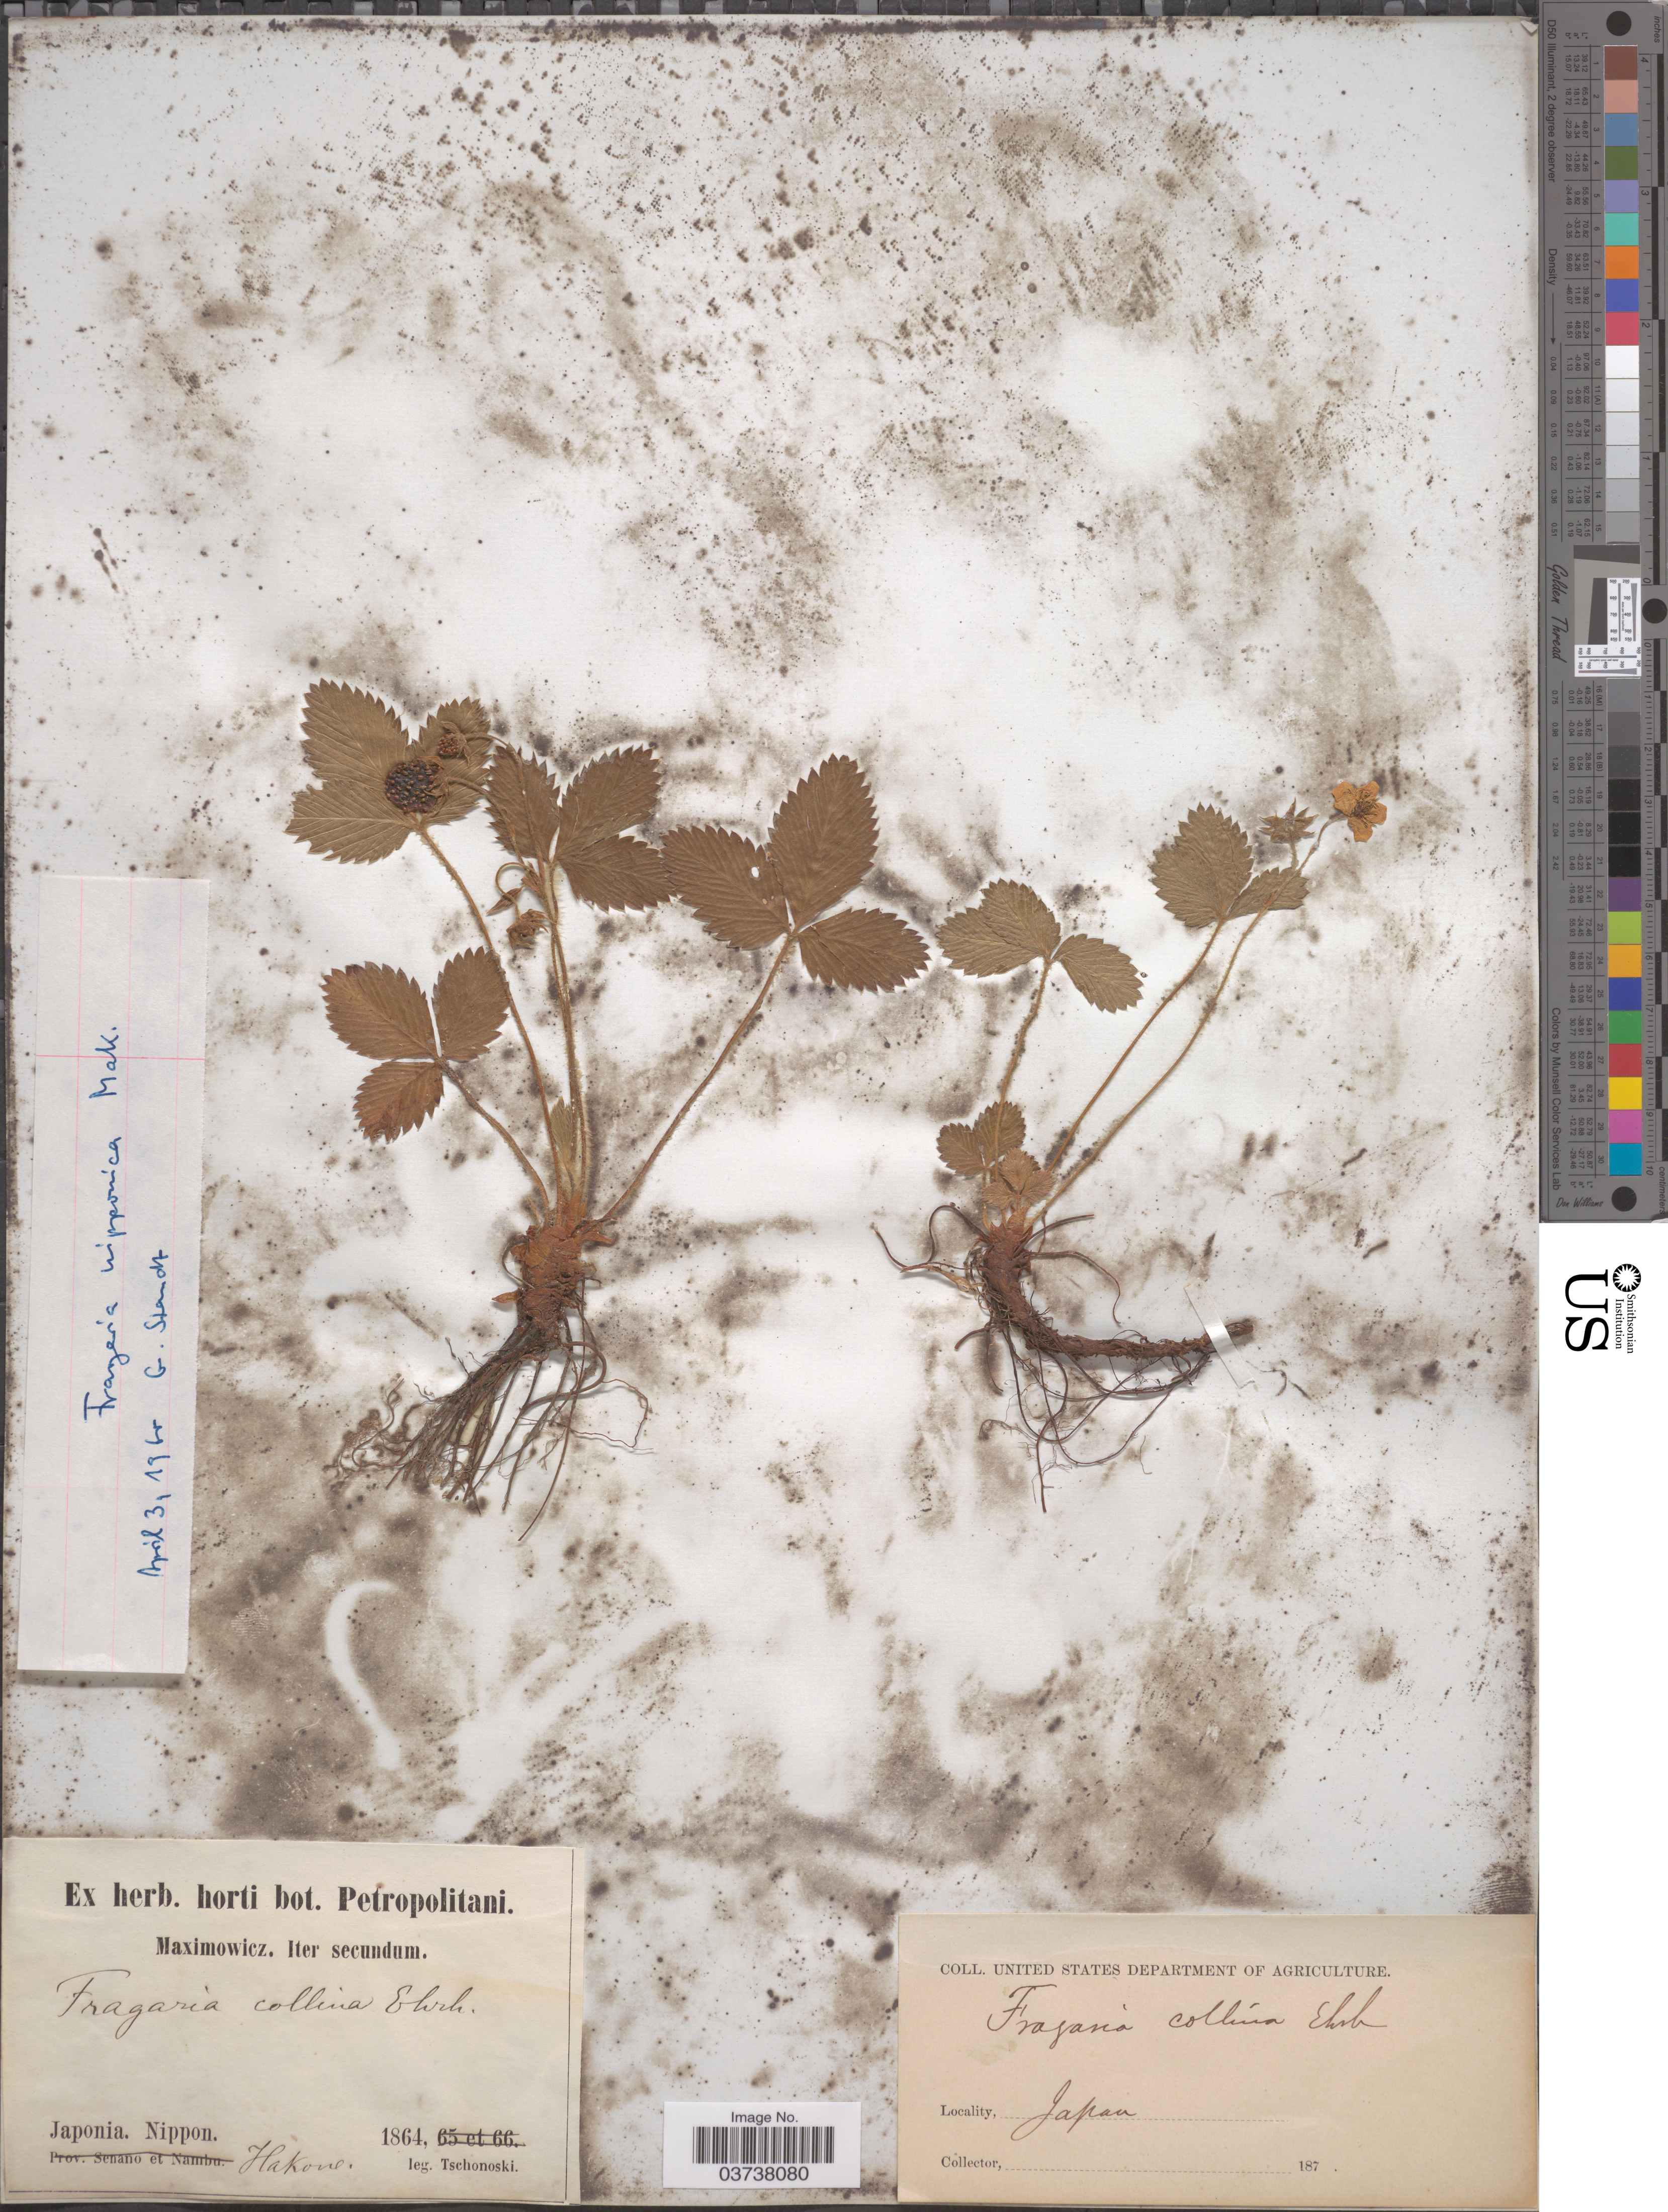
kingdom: Plantae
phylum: Tracheophyta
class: Magnoliopsida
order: Rosales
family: Rosaceae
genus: Fragaria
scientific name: Fragaria nipponica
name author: Makino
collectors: -. Tschonoski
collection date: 1864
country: Japan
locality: Nippon. Hakone.